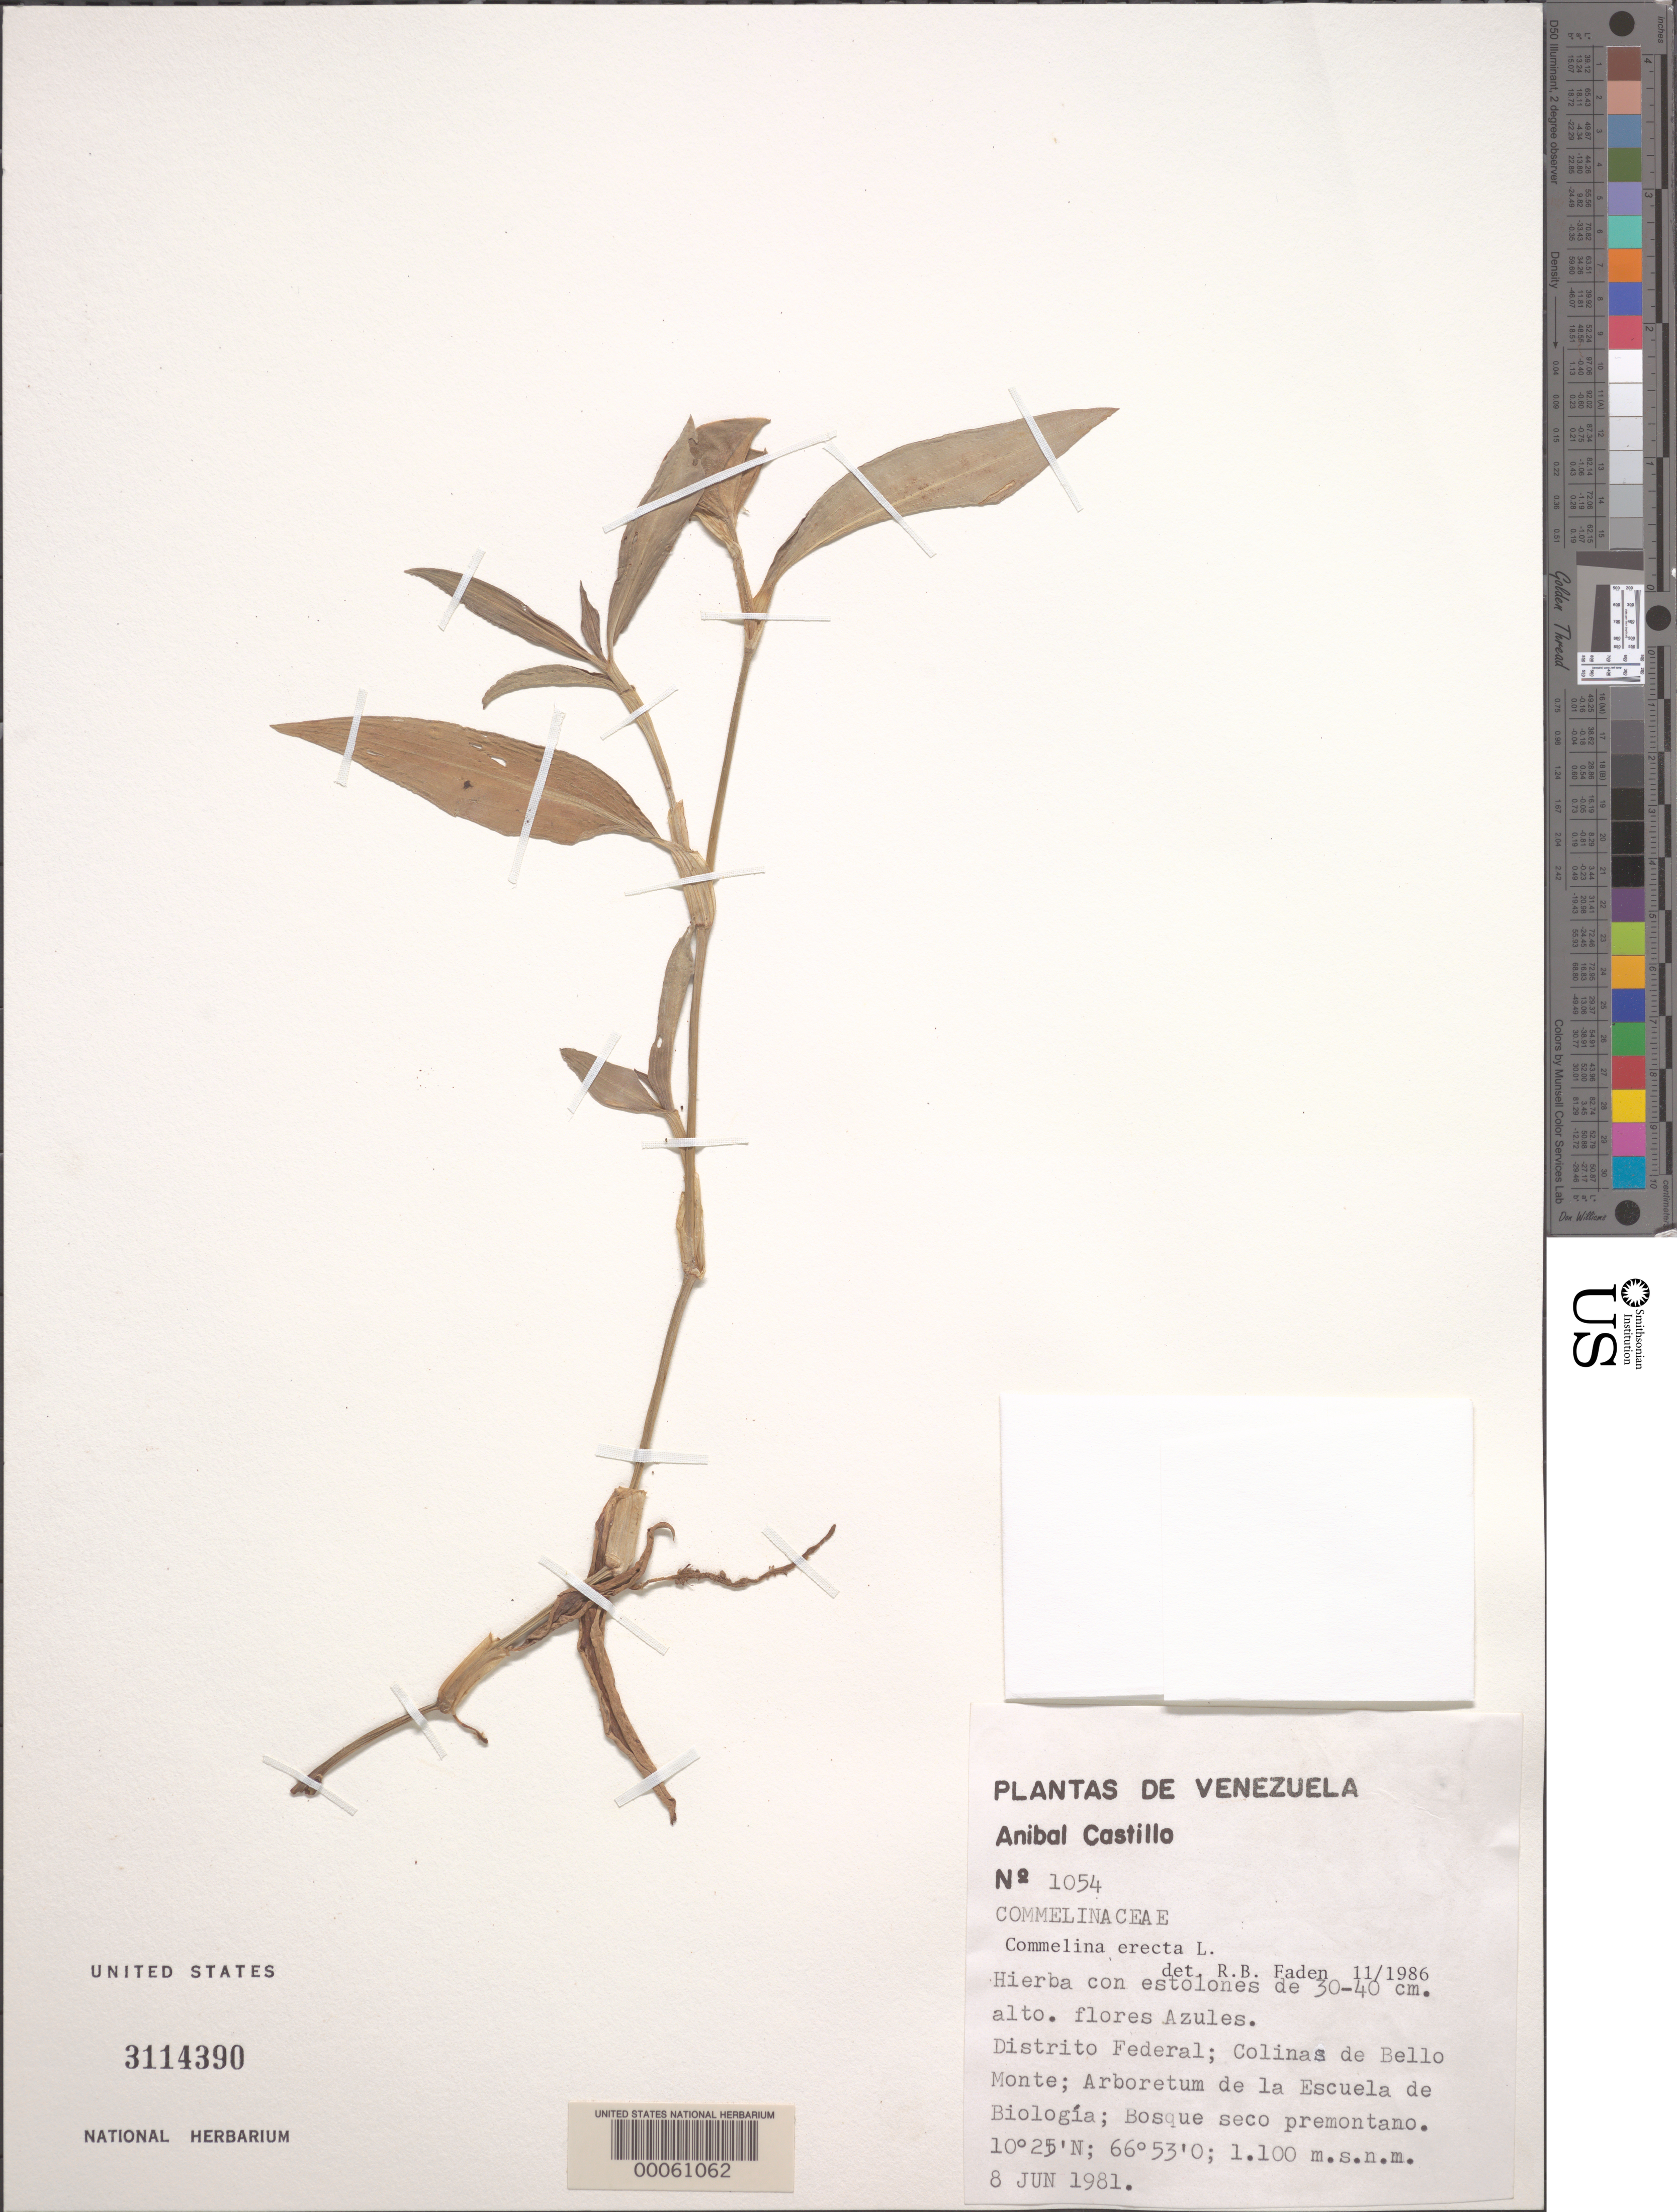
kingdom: Plantae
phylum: Tracheophyta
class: Liliopsida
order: Commelinales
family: Commelinaceae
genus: Commelina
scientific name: Commelina erecta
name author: L.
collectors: A. Castillo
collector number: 1054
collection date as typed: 08 Jun 1981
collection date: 1981-06-08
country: Venezuela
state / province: Distrito Federal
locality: Colinas de bello monte, arboretum de la escuela de biologia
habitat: Forest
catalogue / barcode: US 3114390